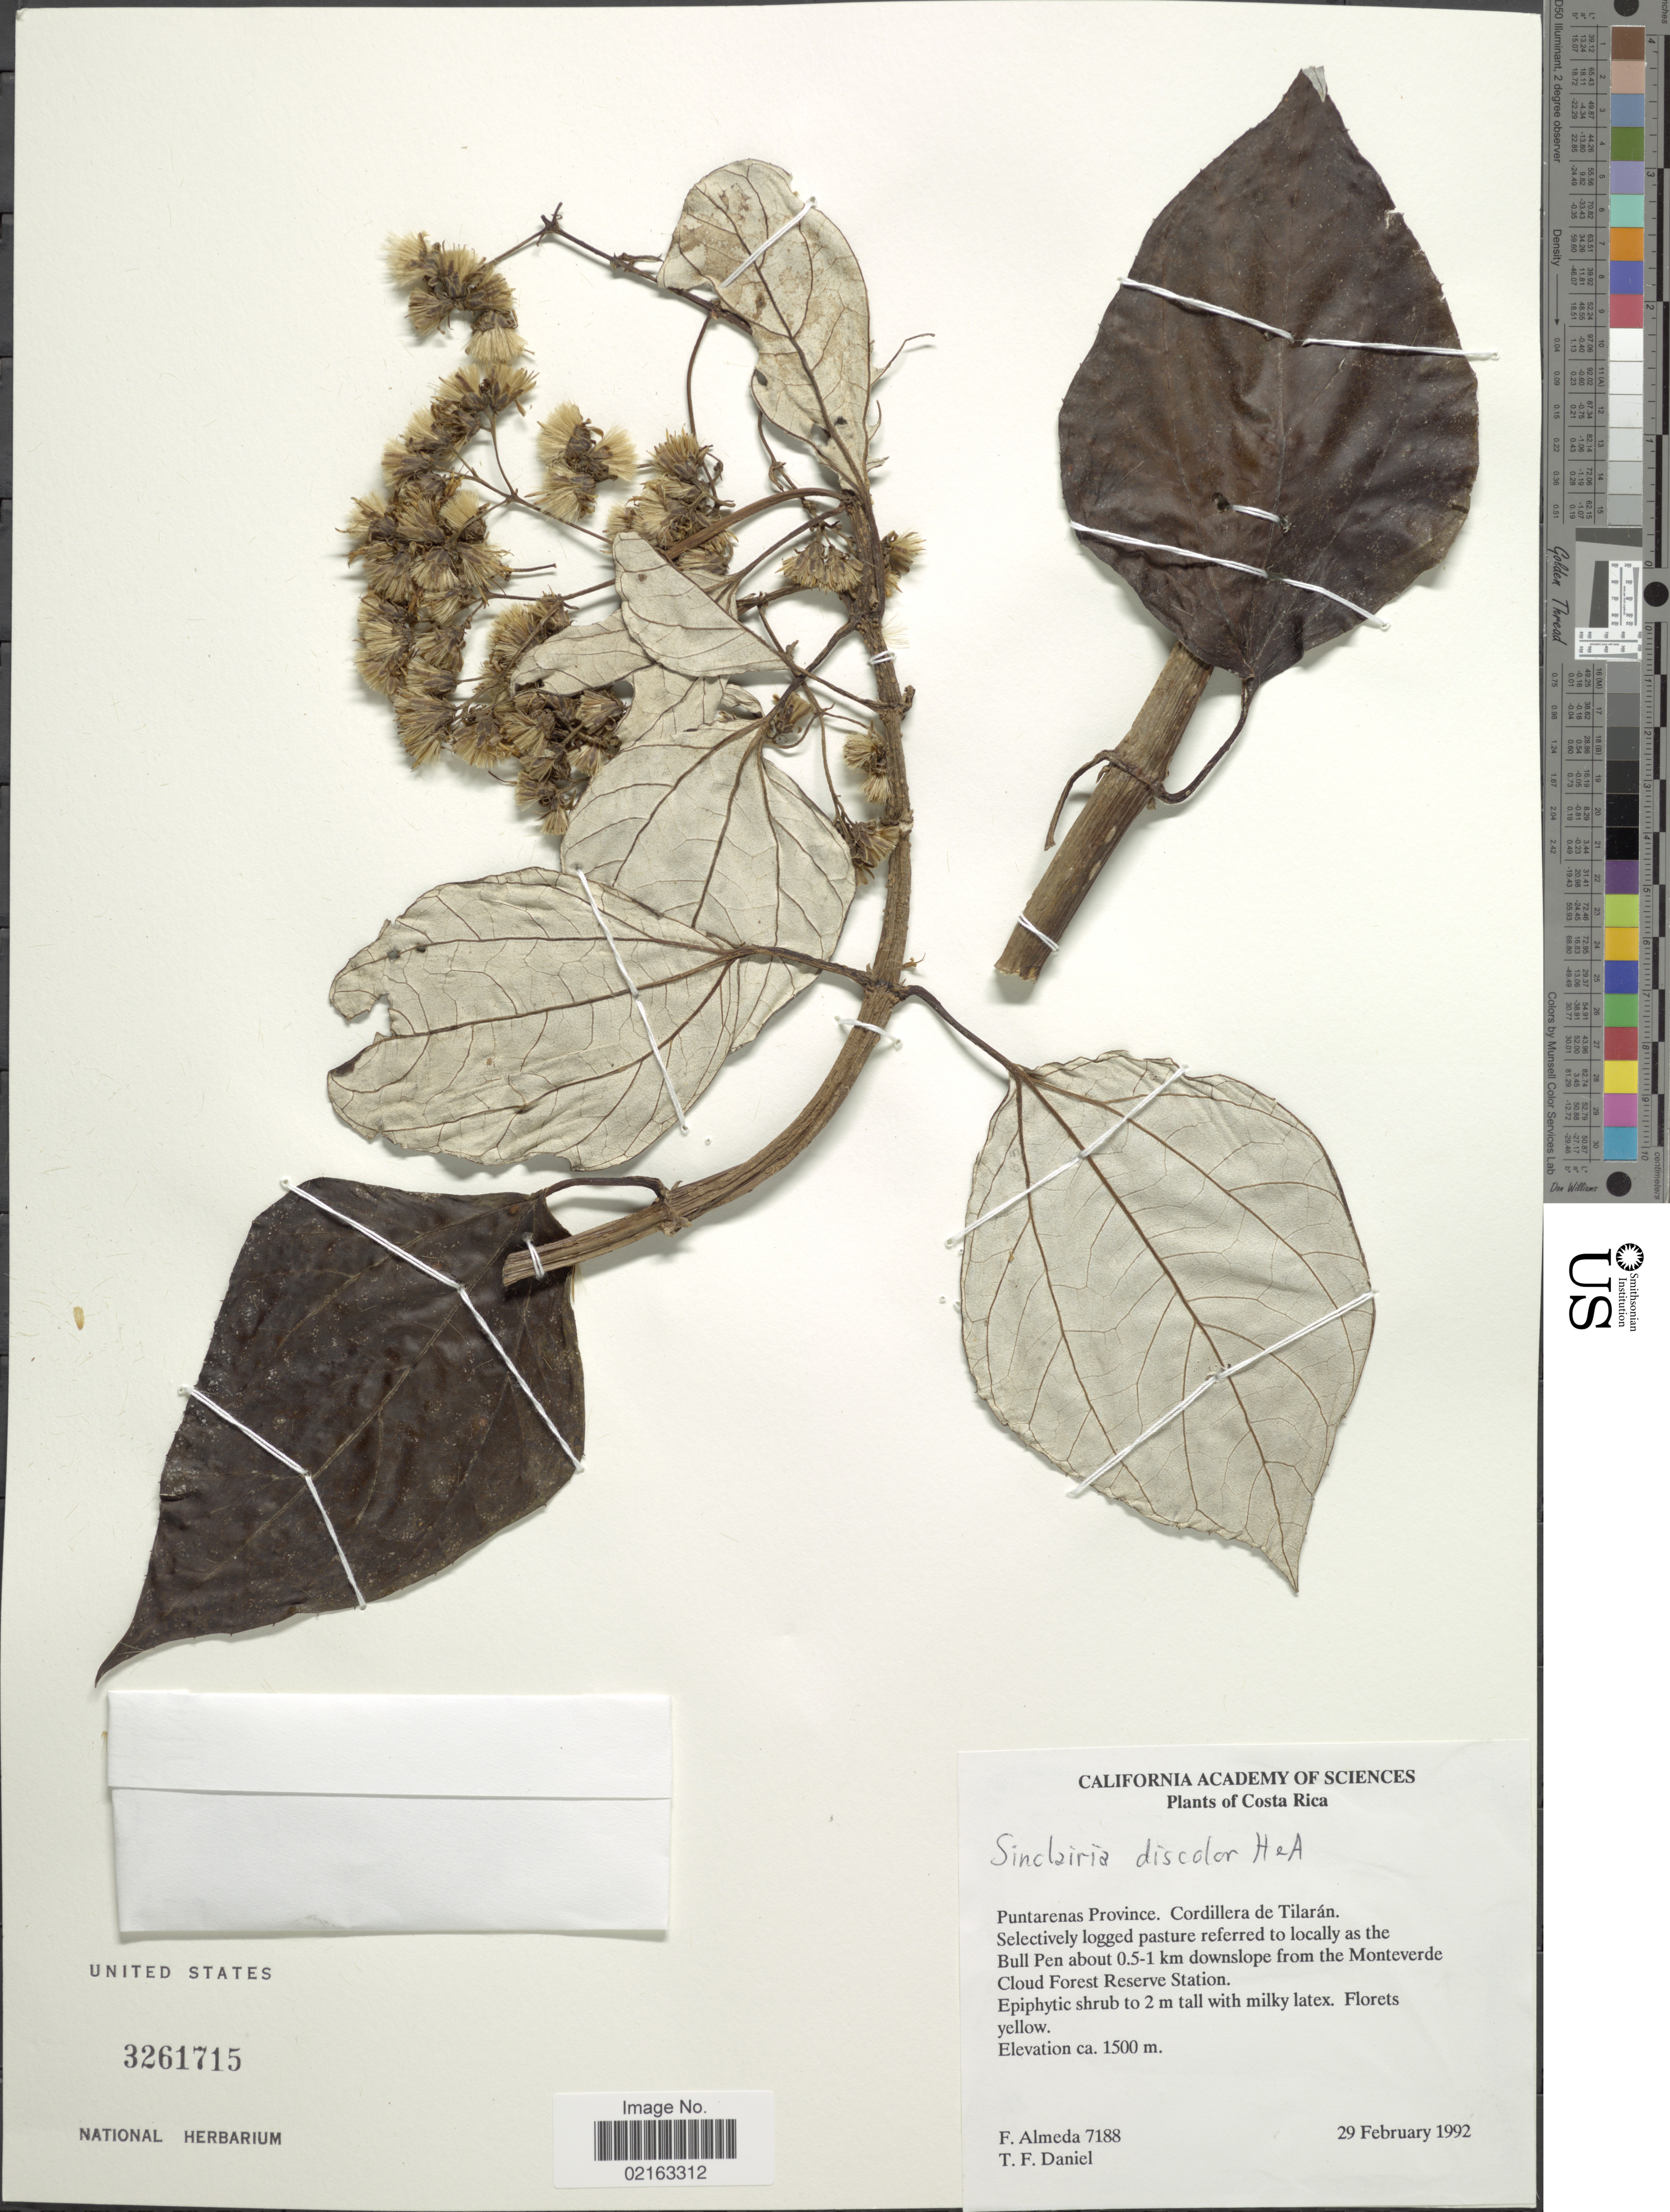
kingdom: Plantae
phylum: Tracheophyta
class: Magnoliopsida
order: Asterales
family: Asteraceae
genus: Sinclairia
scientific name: Sinclairia discolor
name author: Hook. & Arn.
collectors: F. Almeda & T. F. Daniel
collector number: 7188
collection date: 1992-02-29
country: Costa Rica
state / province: Puntarenas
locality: Puntarenas Province. Cordillera de Tilarán. Selectively logged pasture referred to locally as the Bull Pen about 0.5-1 km downslope from the Monteverde Cloud Forest Reserve Station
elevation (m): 1500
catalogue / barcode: US 3261715